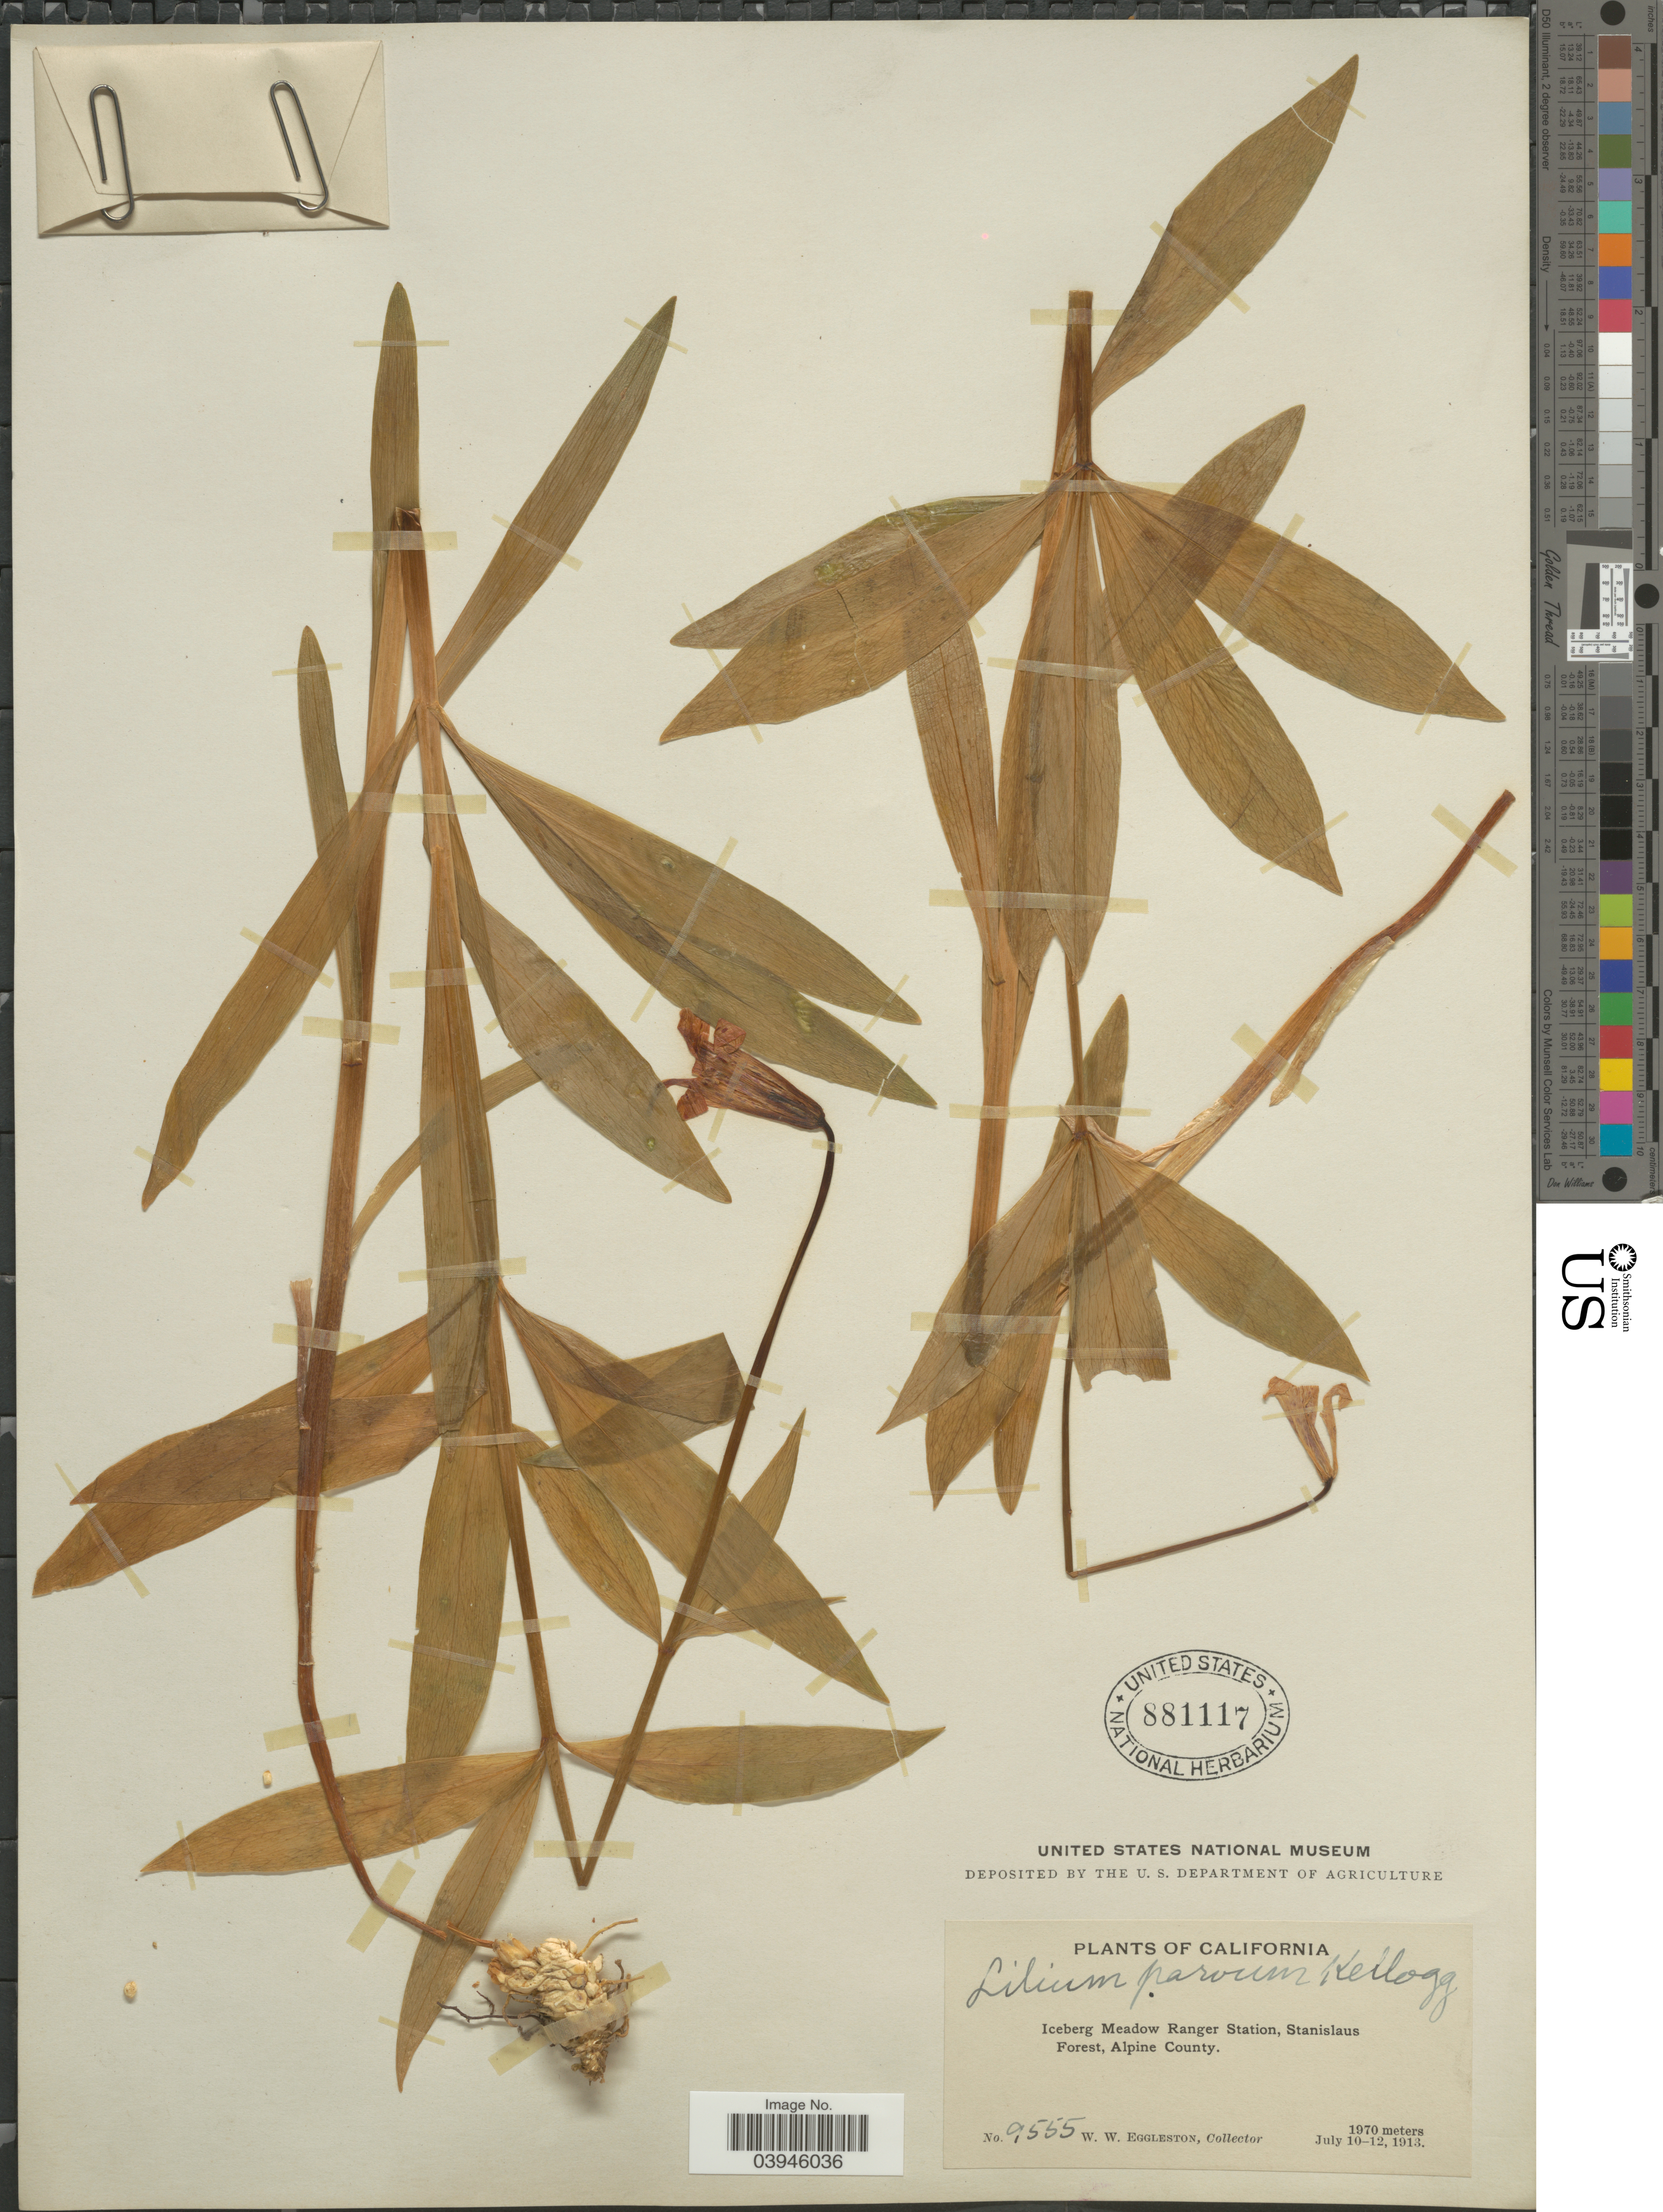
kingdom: Plantae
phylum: Tracheophyta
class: Liliopsida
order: Liliales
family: Liliaceae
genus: Lilium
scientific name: Lilium parvum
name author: Kellogg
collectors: W. W. Eggleston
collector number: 9555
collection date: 1913-07-10/1913-07-12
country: United States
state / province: California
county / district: Alpine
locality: Iceberg Meadow Ranger Station, Stanislaus Forest, Alpine County.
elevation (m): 1970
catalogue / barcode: US 881117